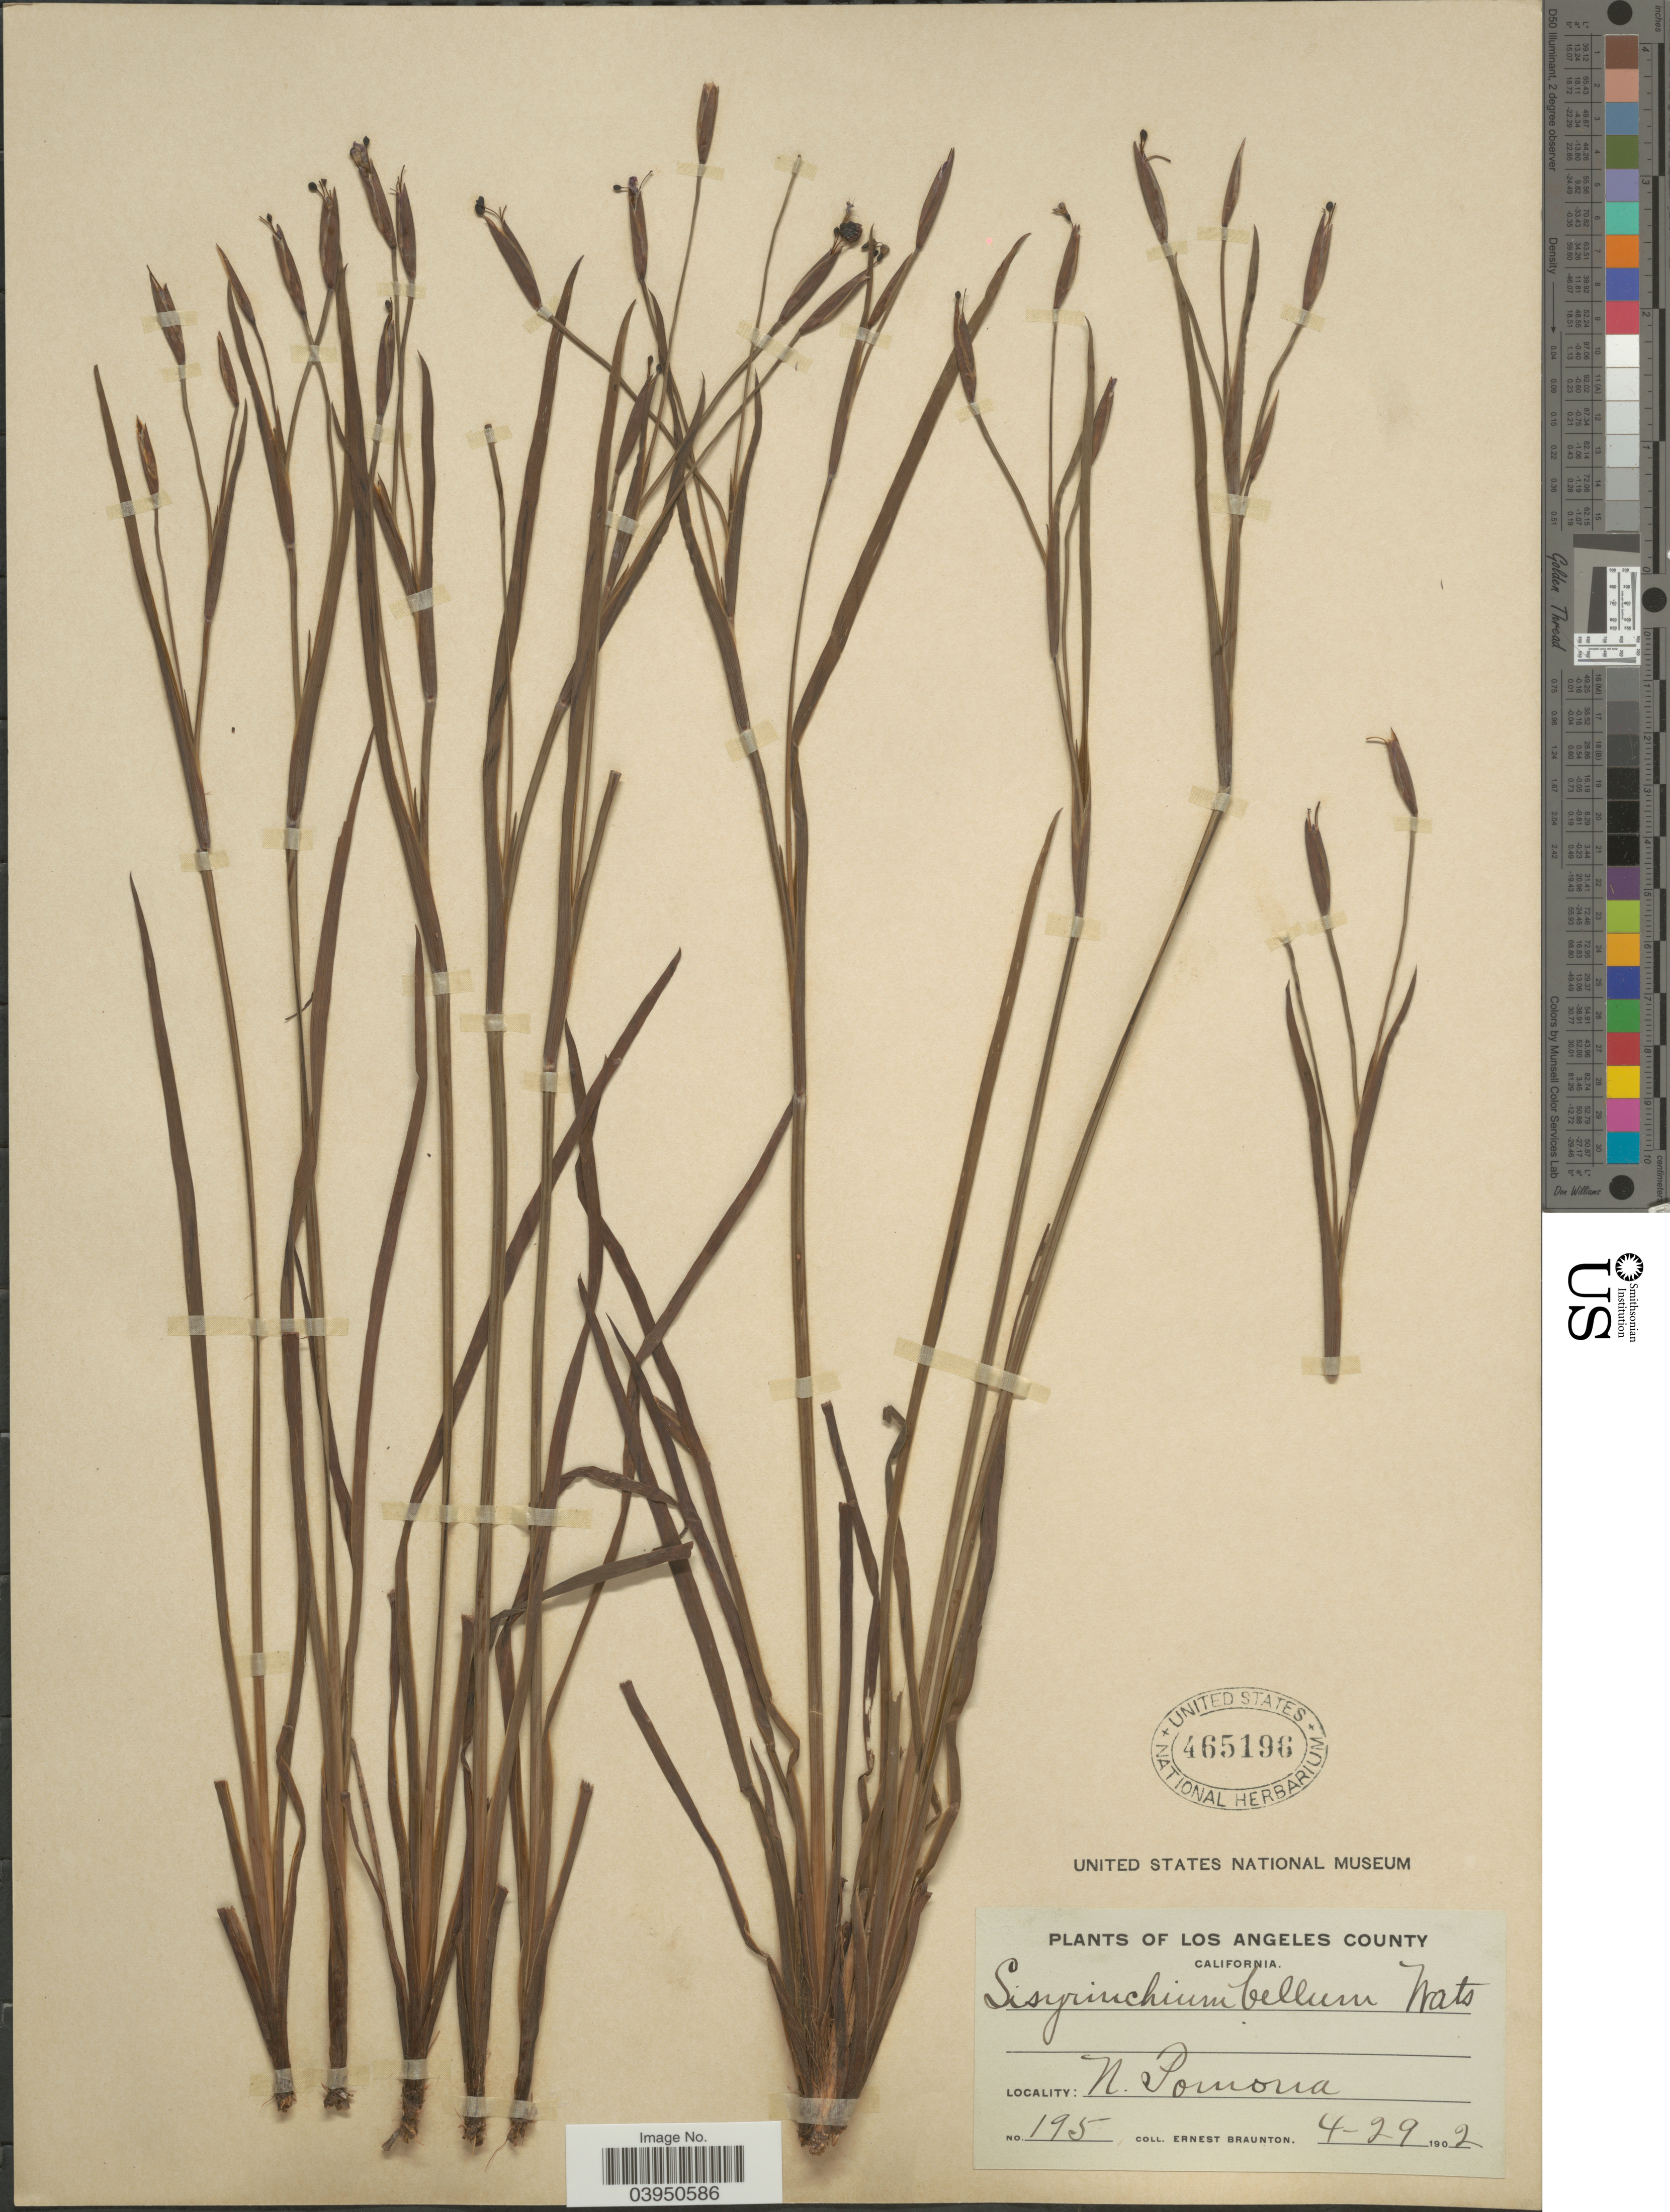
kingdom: Plantae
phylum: Tracheophyta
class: Liliopsida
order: Asparagales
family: Iridaceae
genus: Sisyrinchium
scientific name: Sisyrinchium bellum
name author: S. Watson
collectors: E. Braunton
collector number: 195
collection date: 1902-04-29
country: United States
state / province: California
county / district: Los Angeles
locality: Los Angeles County. N. Pomona.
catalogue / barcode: US 465196